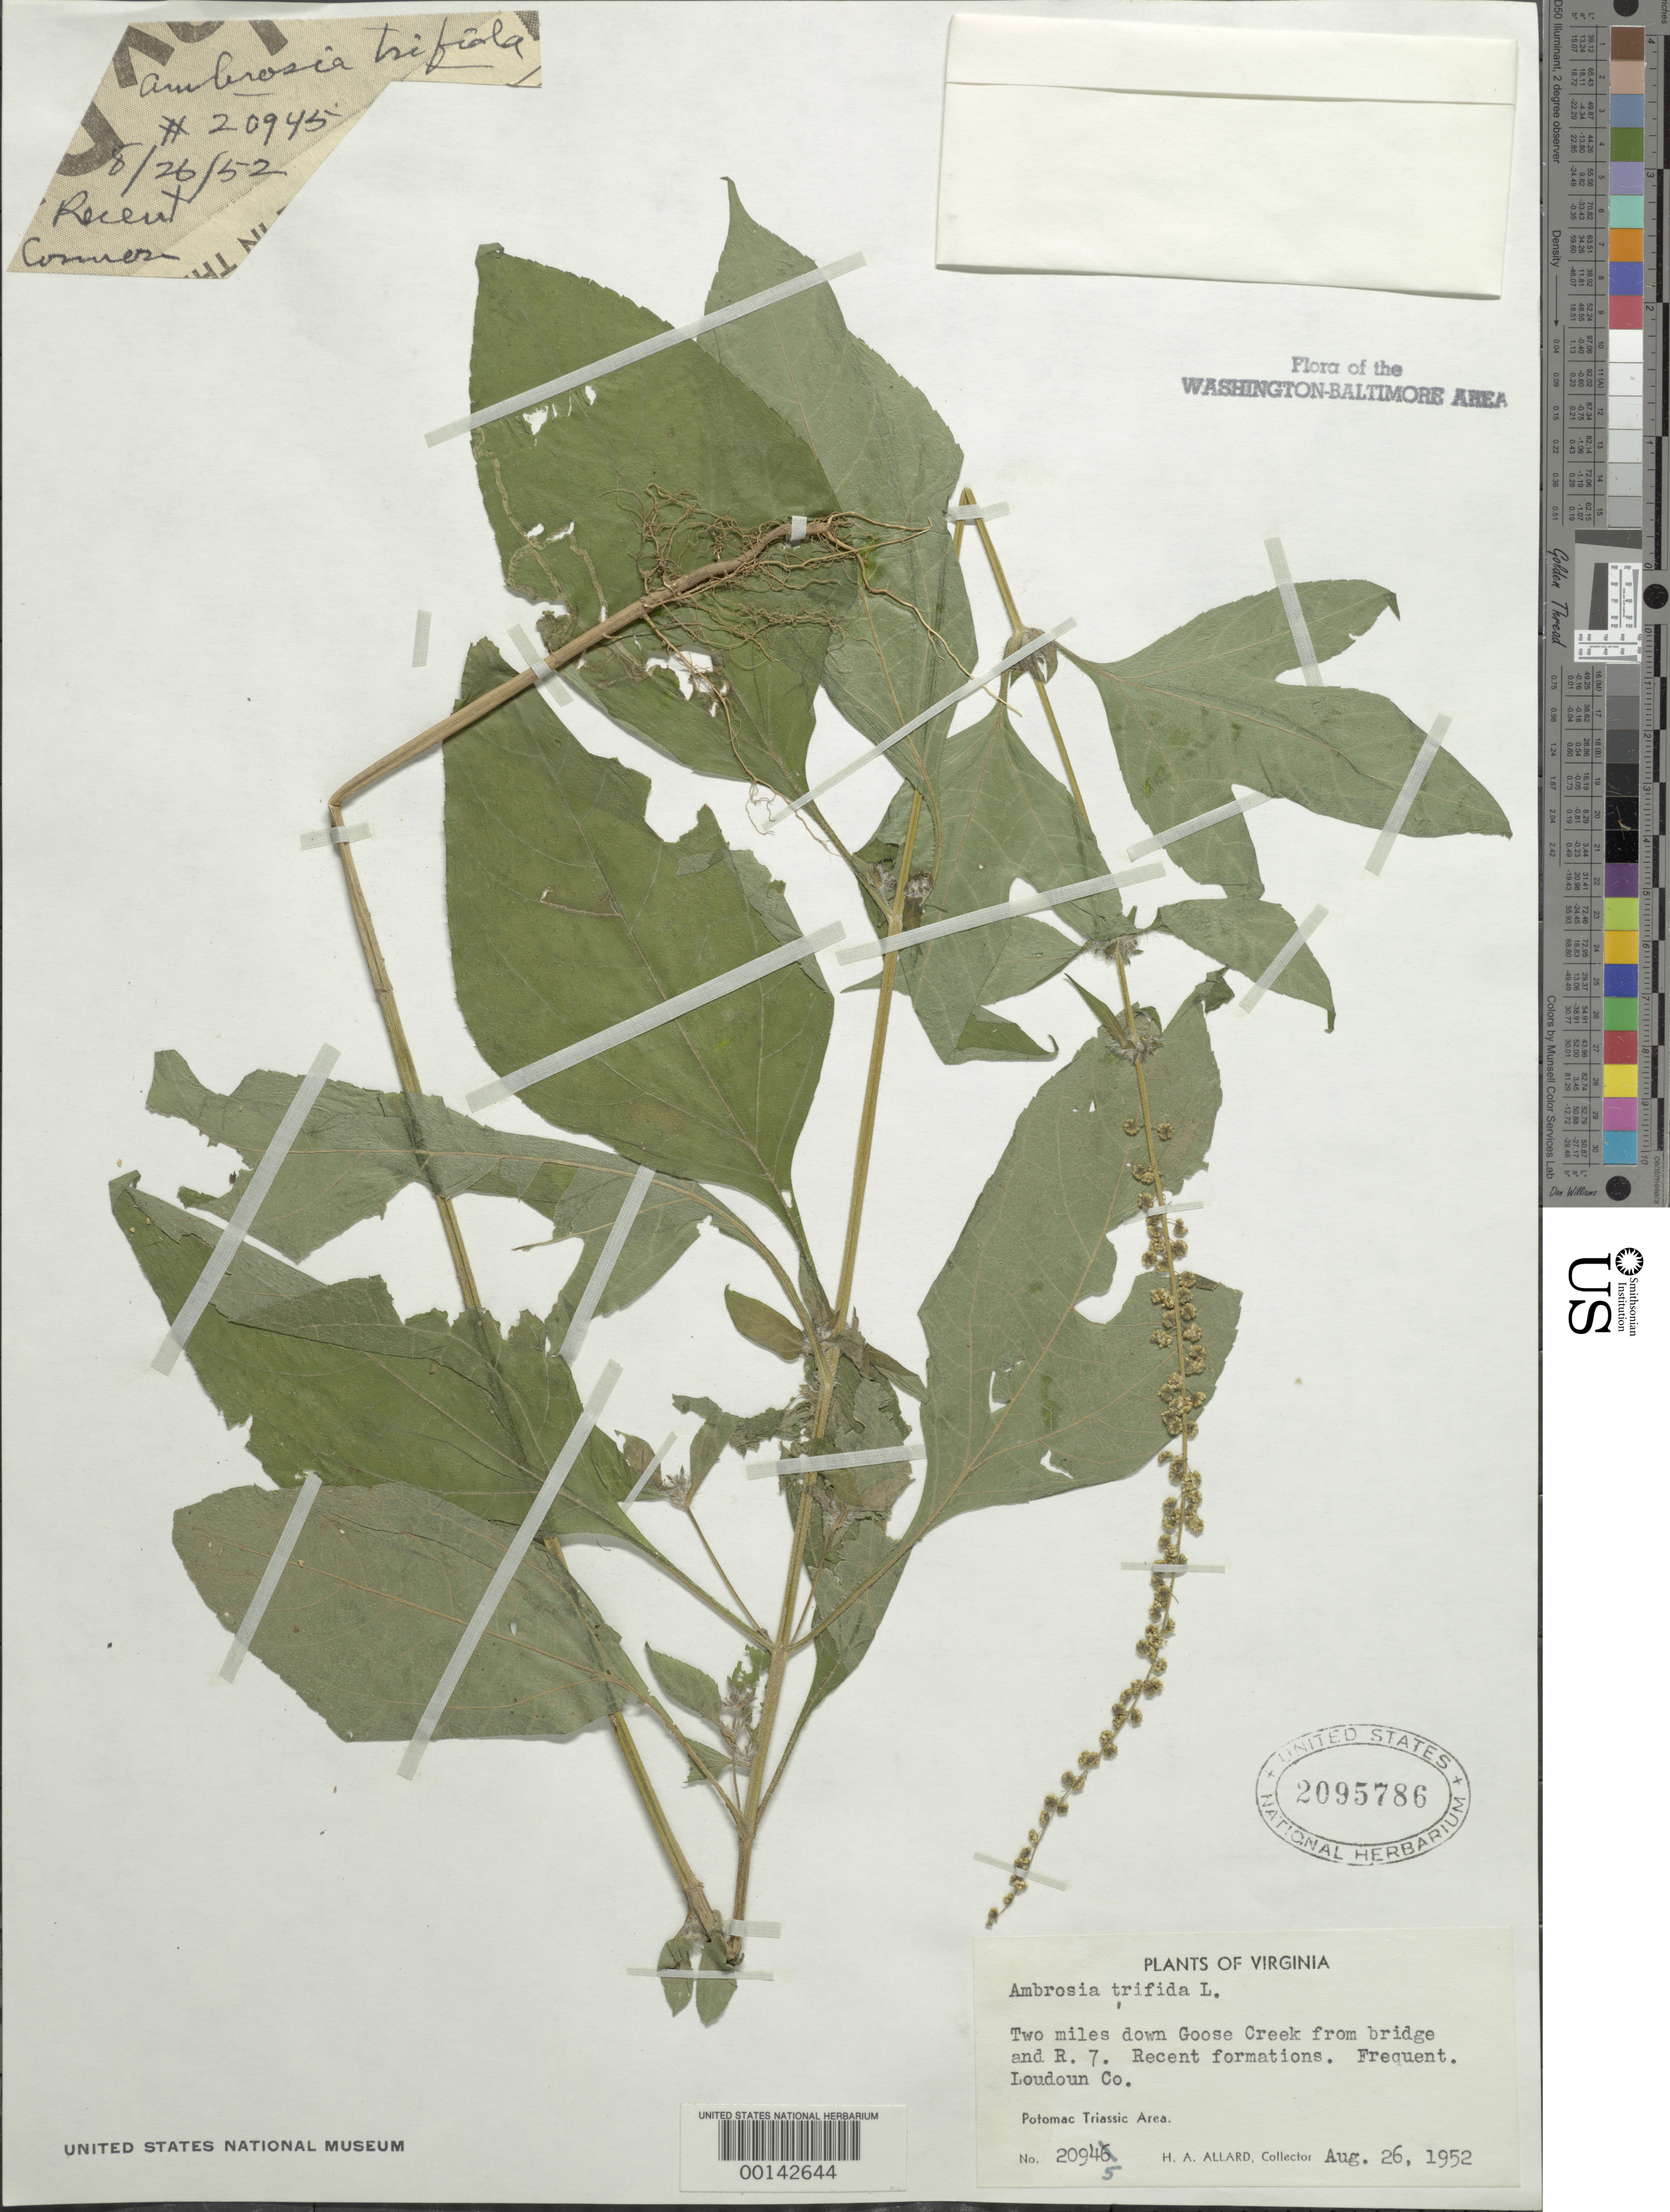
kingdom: Plantae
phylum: Tracheophyta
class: Magnoliopsida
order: Asterales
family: Asteraceae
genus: Ambrosia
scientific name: Ambrosia trifida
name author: L.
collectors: H. A. Allard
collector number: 20945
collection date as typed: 26 Aug 1952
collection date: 1952-08-26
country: United States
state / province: Virginia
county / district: Loudoun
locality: Goose Creek downstream from Rt. 7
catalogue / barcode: US 2095786